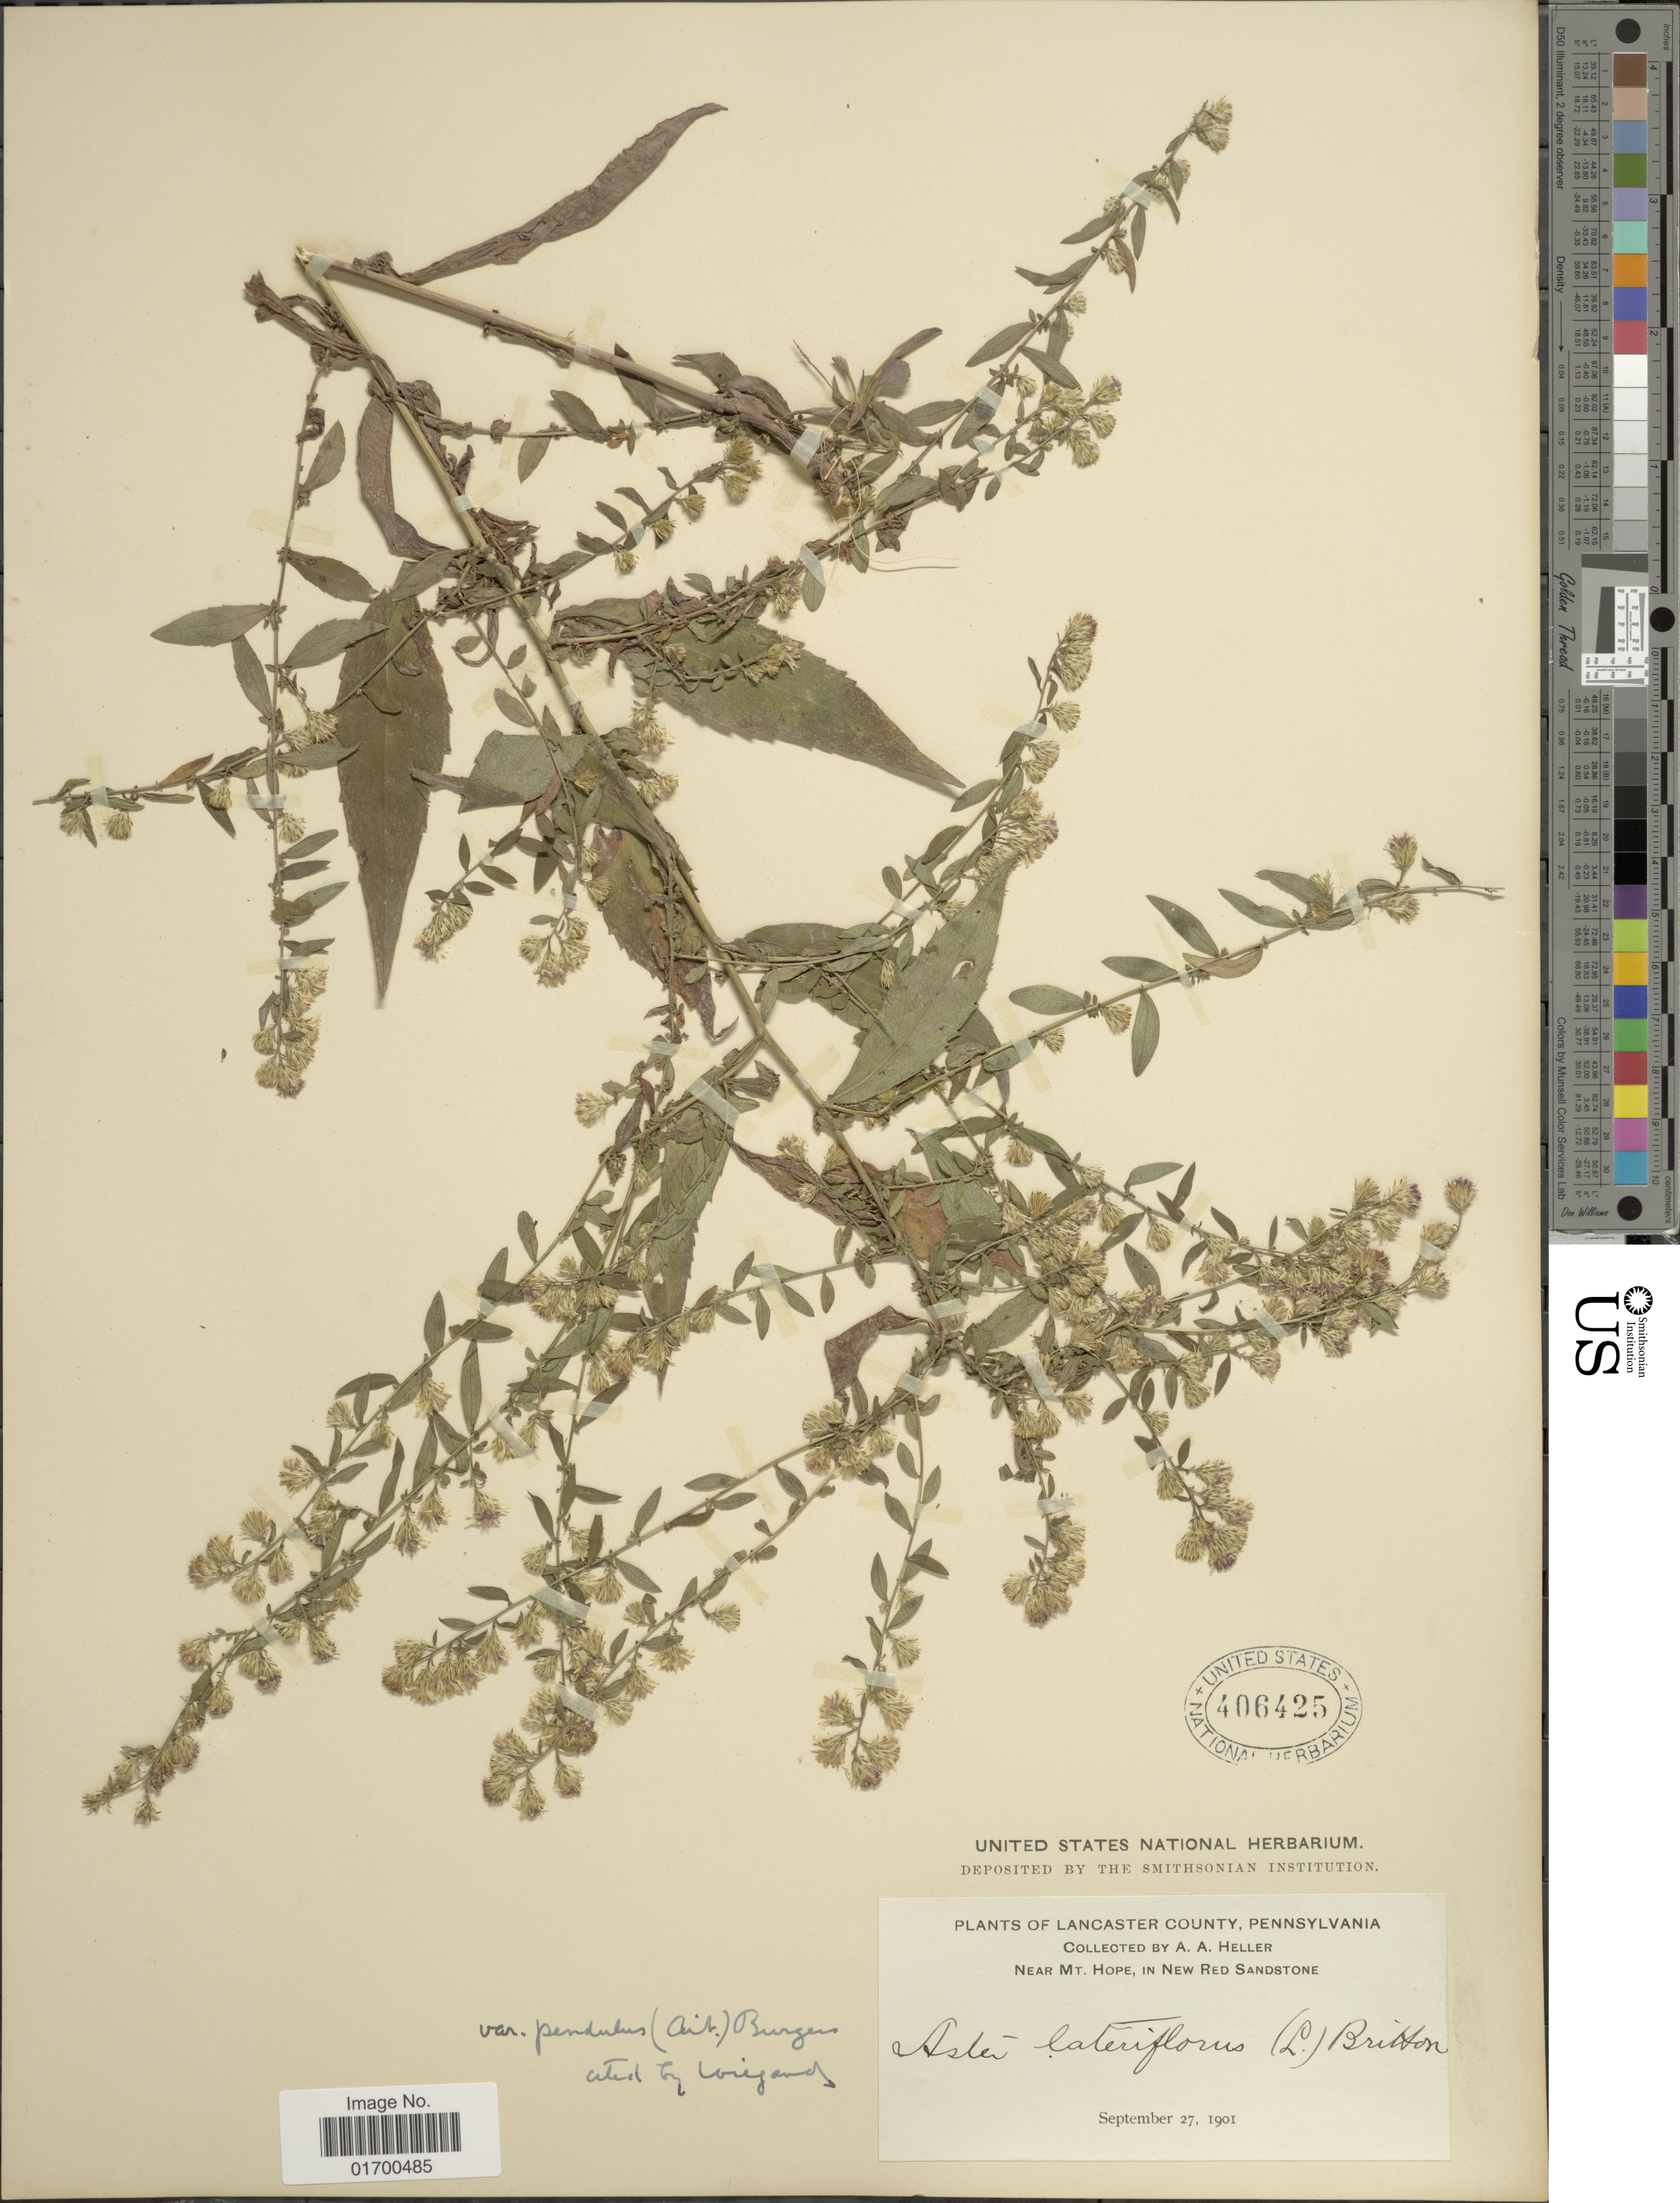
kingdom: Plantae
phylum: Tracheophyta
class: Magnoliopsida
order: Asterales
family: Asteraceae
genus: Symphyotrichum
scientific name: Symphyotrichum lateriflorum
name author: (L.) Á. Löve & D. Löve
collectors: A. A. Heller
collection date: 1901-09-27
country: United States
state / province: Pennsylvania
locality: Lancaster County, Near Mt. Hope, in New Red Sandstone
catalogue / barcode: US 406425